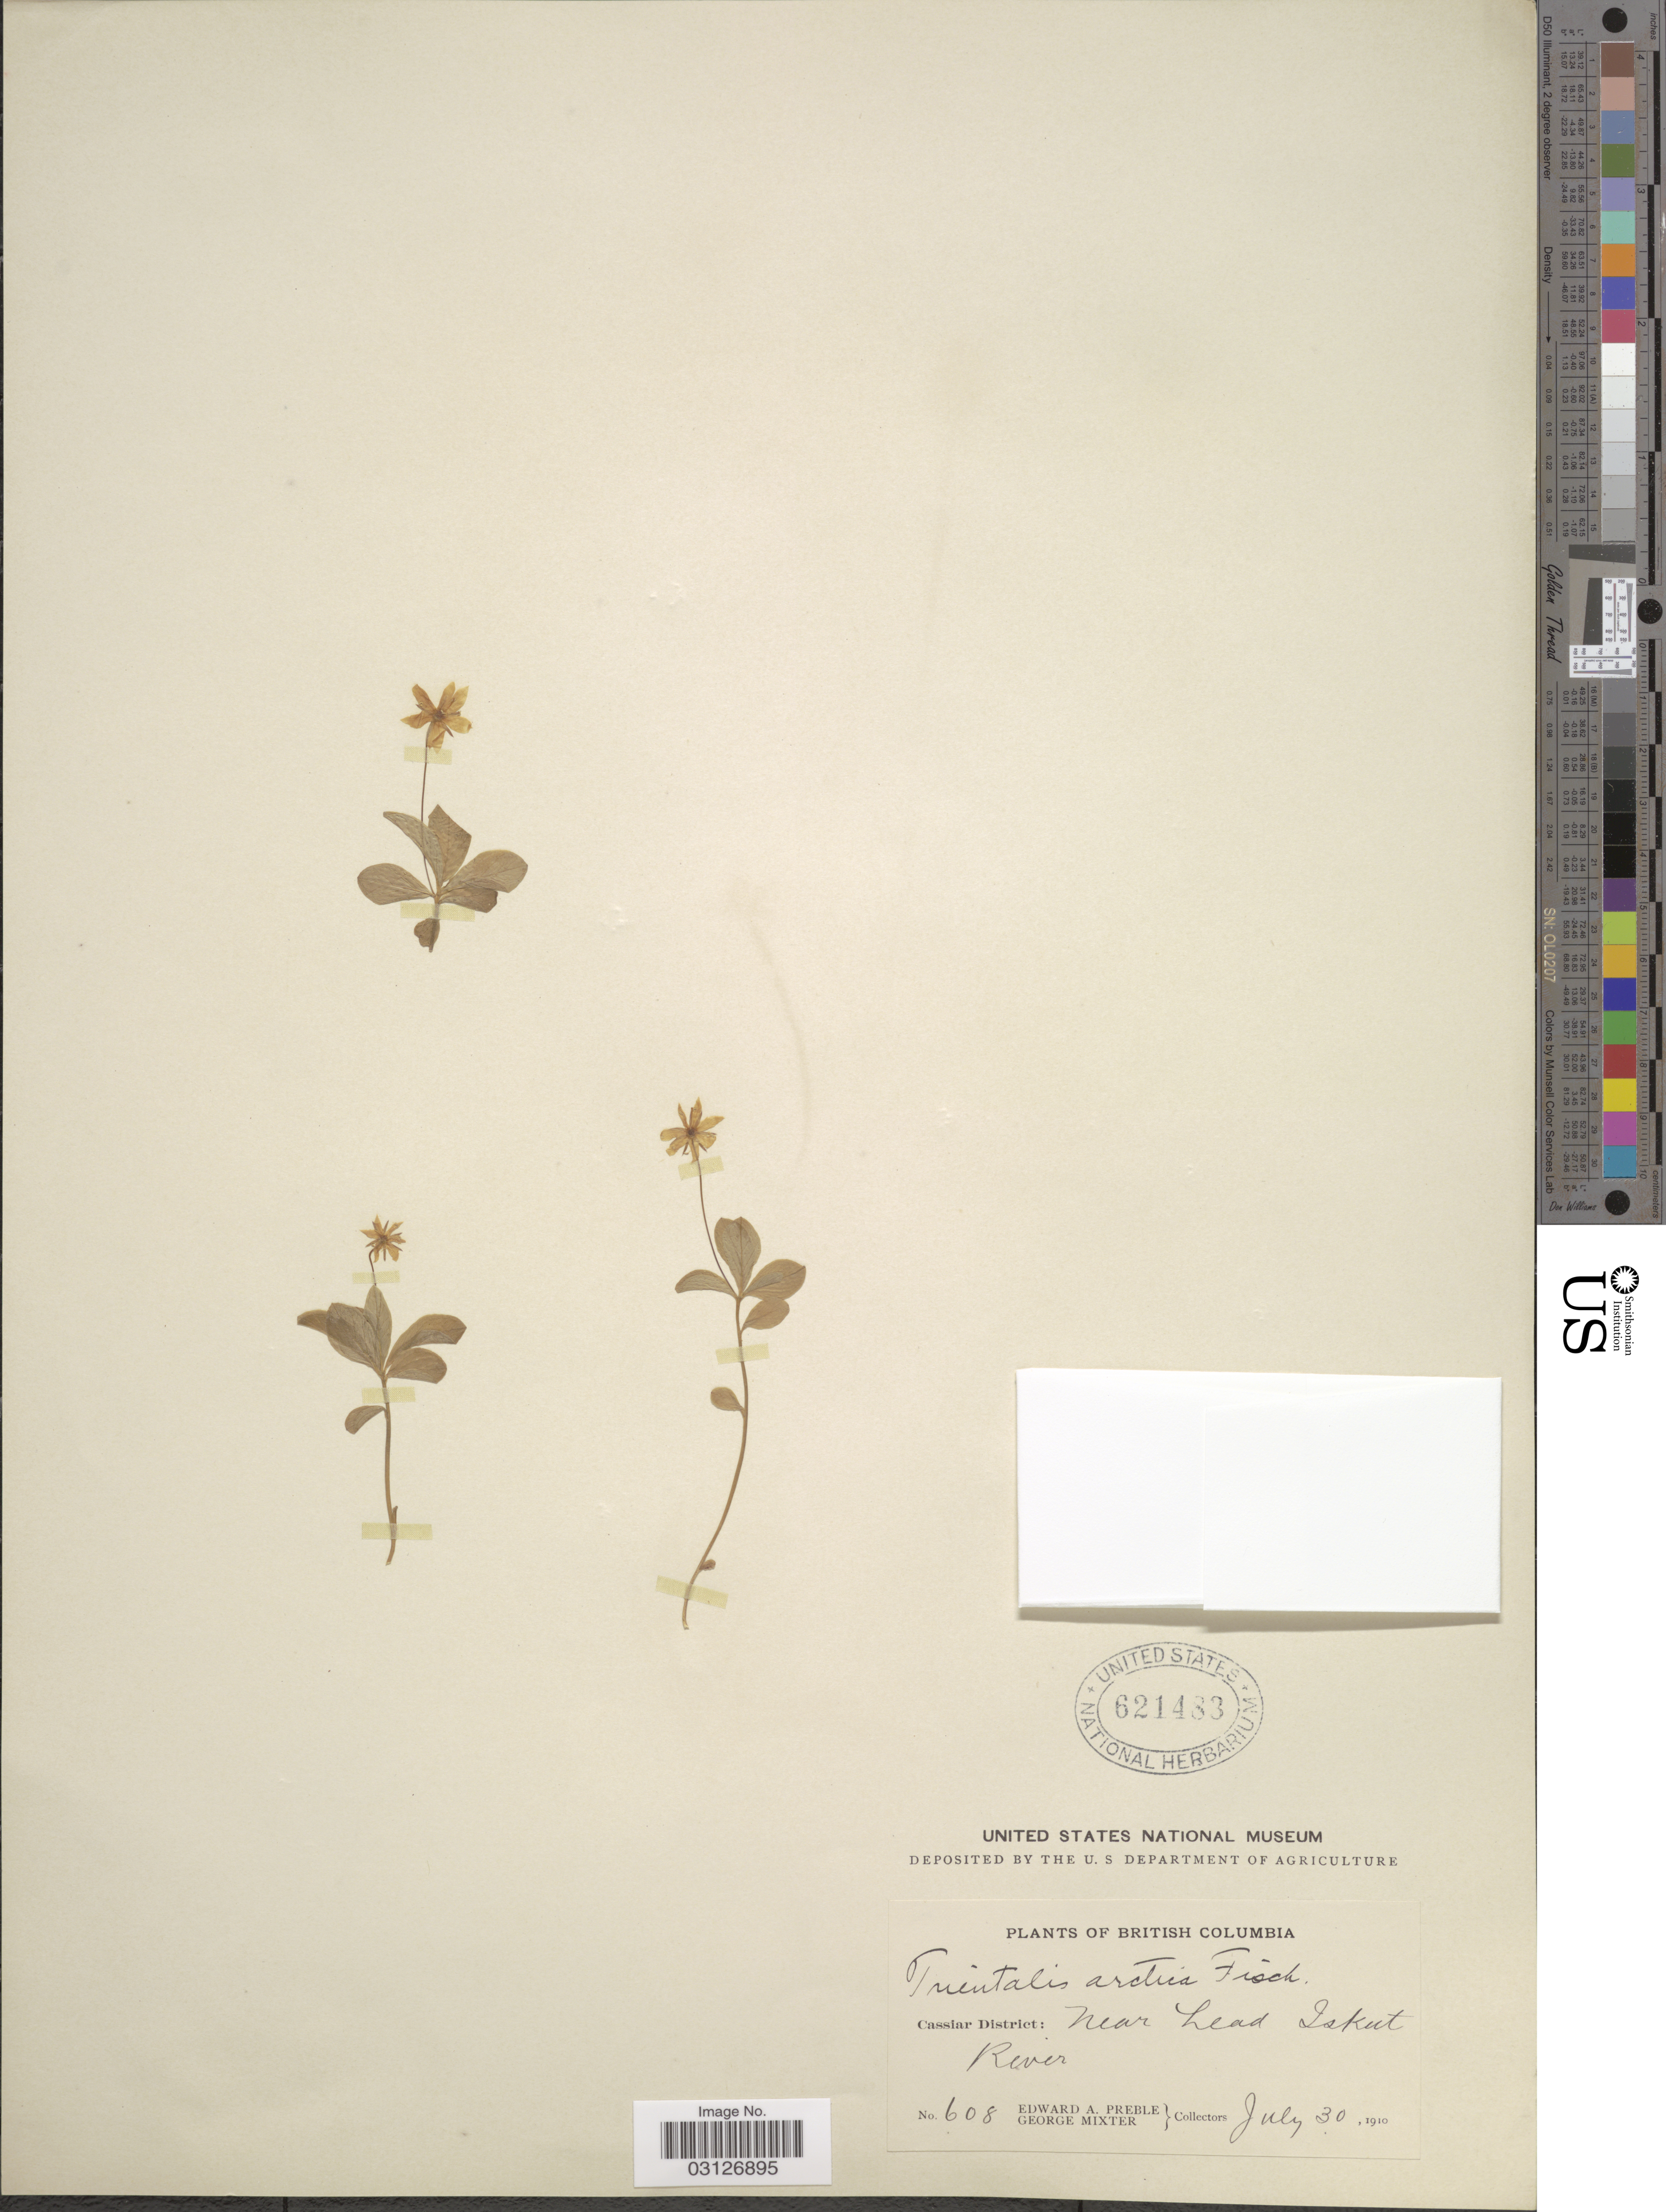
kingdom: Plantae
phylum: Tracheophyta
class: Magnoliopsida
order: Ericales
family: Primulaceae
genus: Trientalis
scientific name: Trientalis arctica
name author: Fisch. ex Hook.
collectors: E. Preble & G. Mixter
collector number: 608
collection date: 1910-07-30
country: Canada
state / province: British Columbia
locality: Cassiar District: Near Lead Iskut river.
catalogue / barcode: US 621488